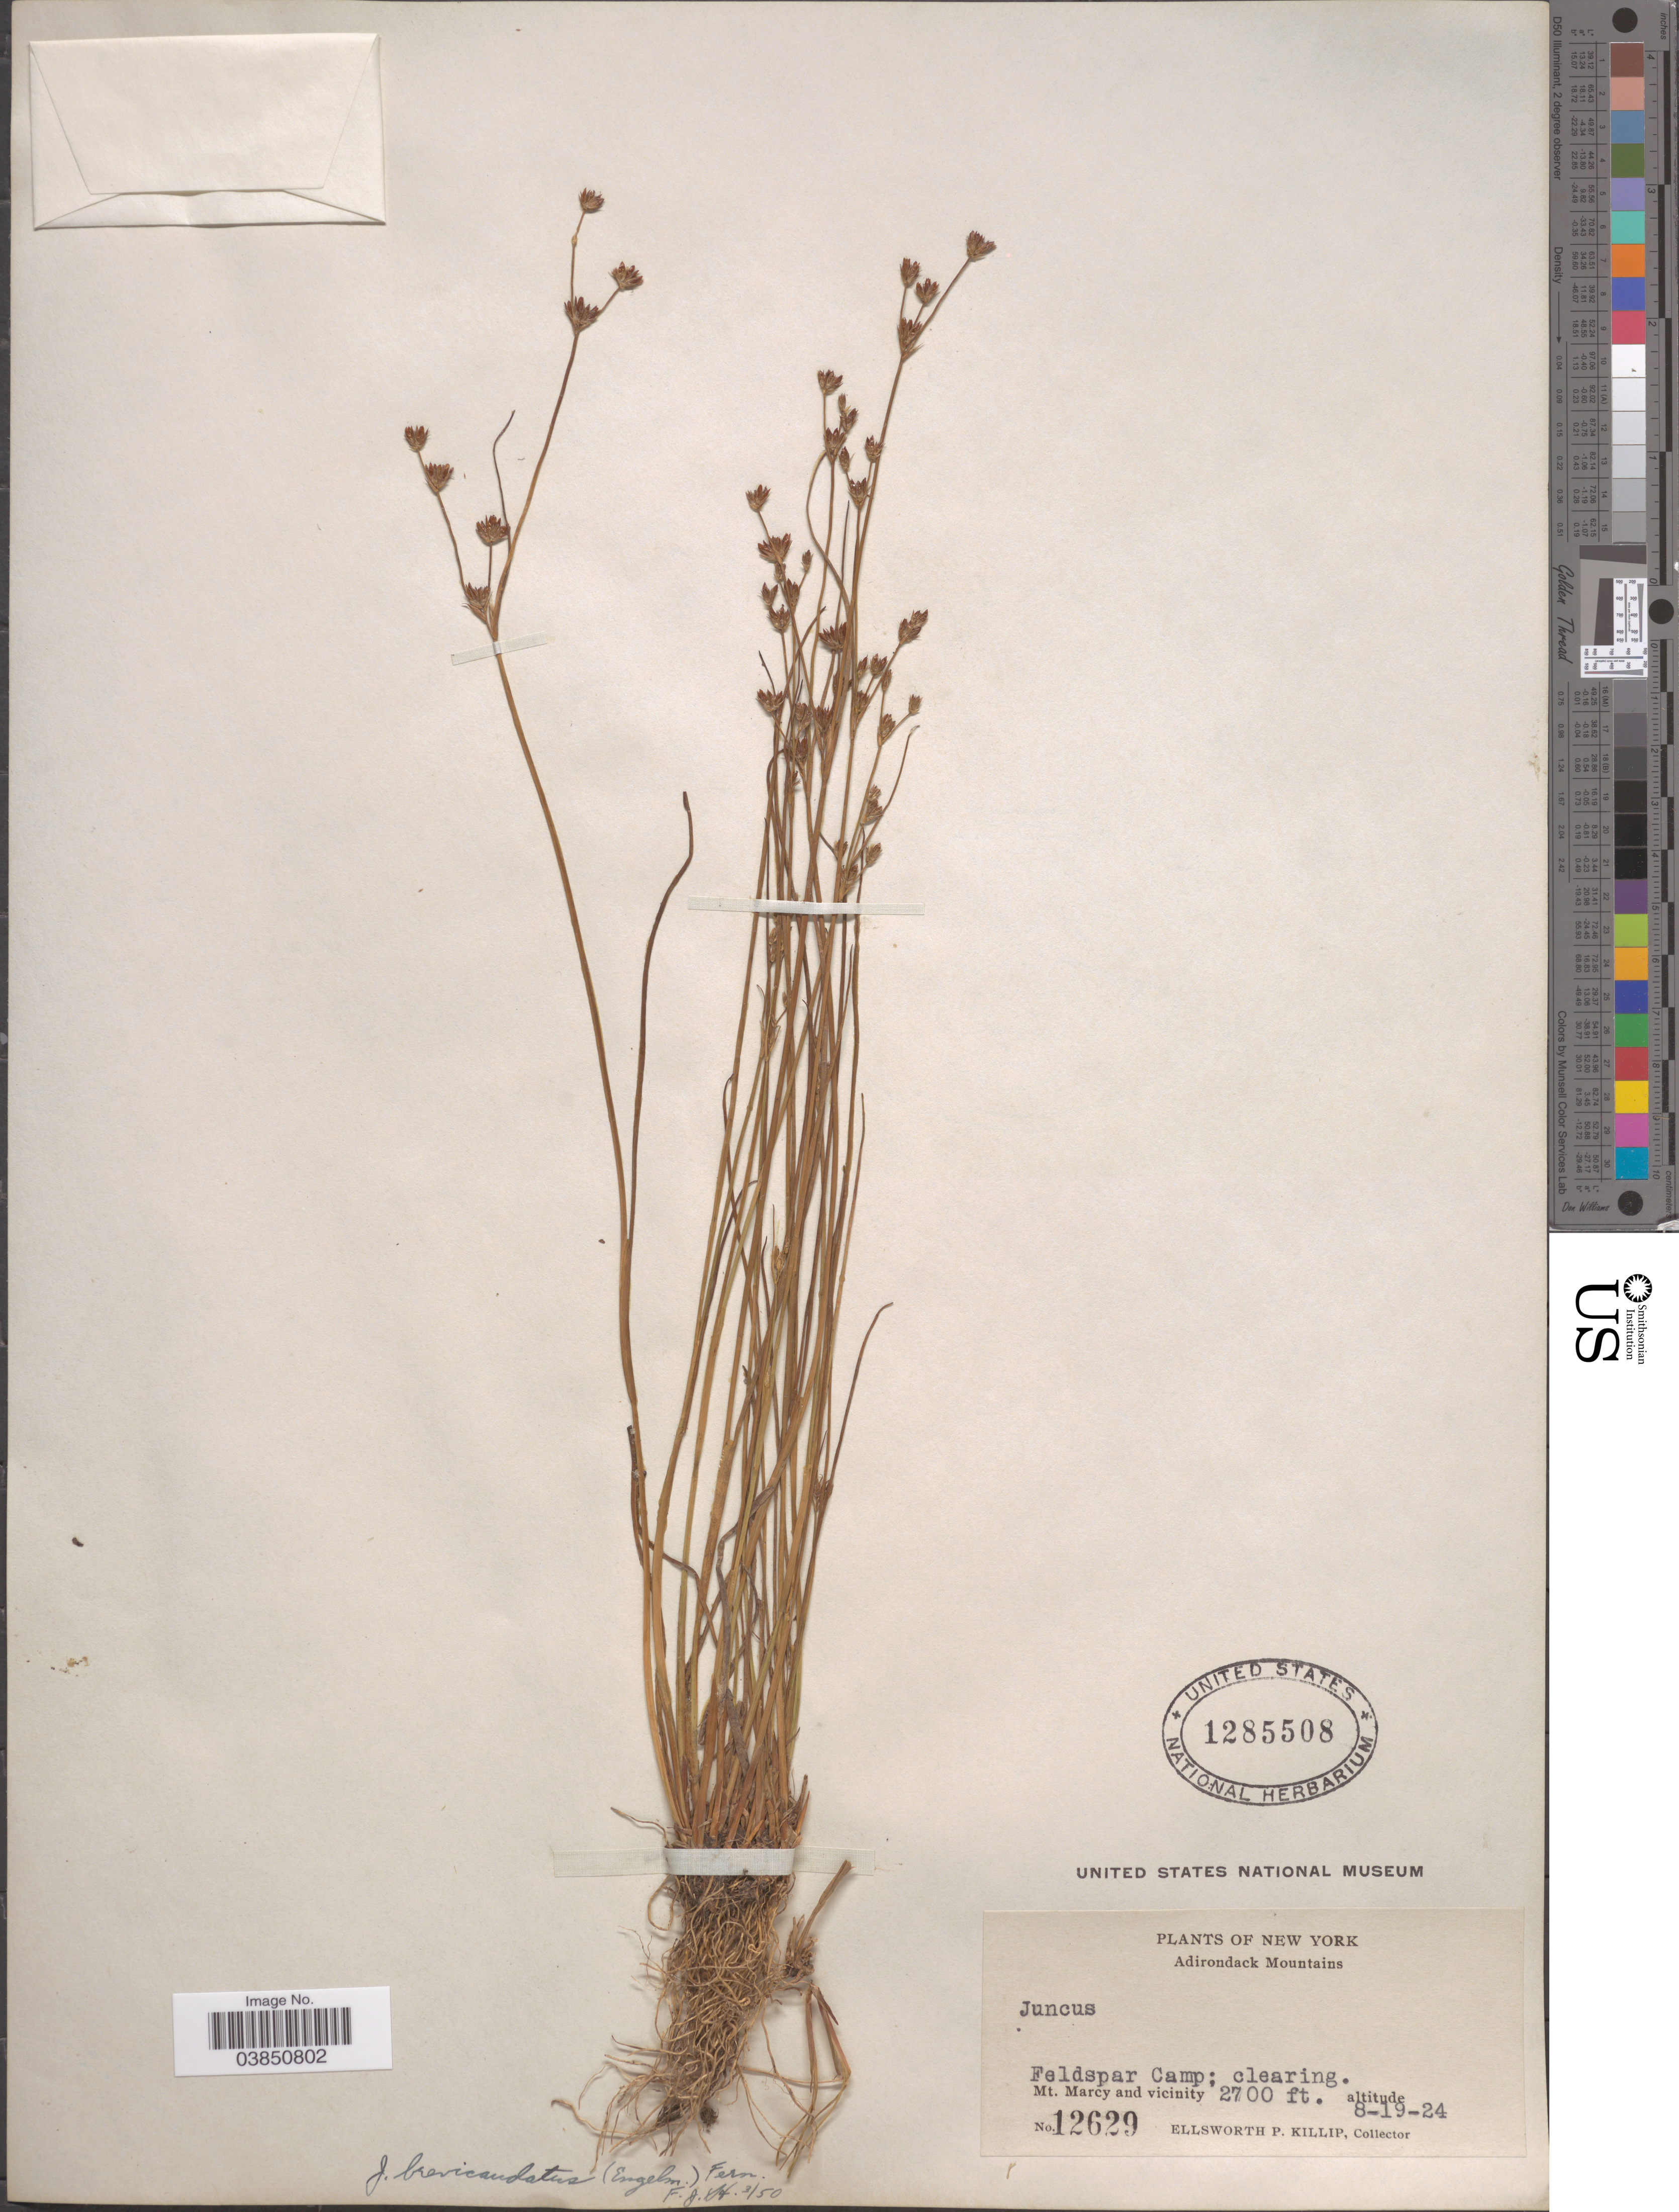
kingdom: Plantae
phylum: Tracheophyta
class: Liliopsida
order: Poales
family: Juncaceae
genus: Juncus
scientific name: Juncus brevicaudatus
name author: (Engelm.) Fernald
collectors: E. P. Killip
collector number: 12629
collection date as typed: Transcribed d/m/y: 19/8/24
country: United States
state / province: New York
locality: Adirondack Mountains. Feldspar Camp. Mt. Marcy and vicinity.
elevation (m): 823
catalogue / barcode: US 1285508